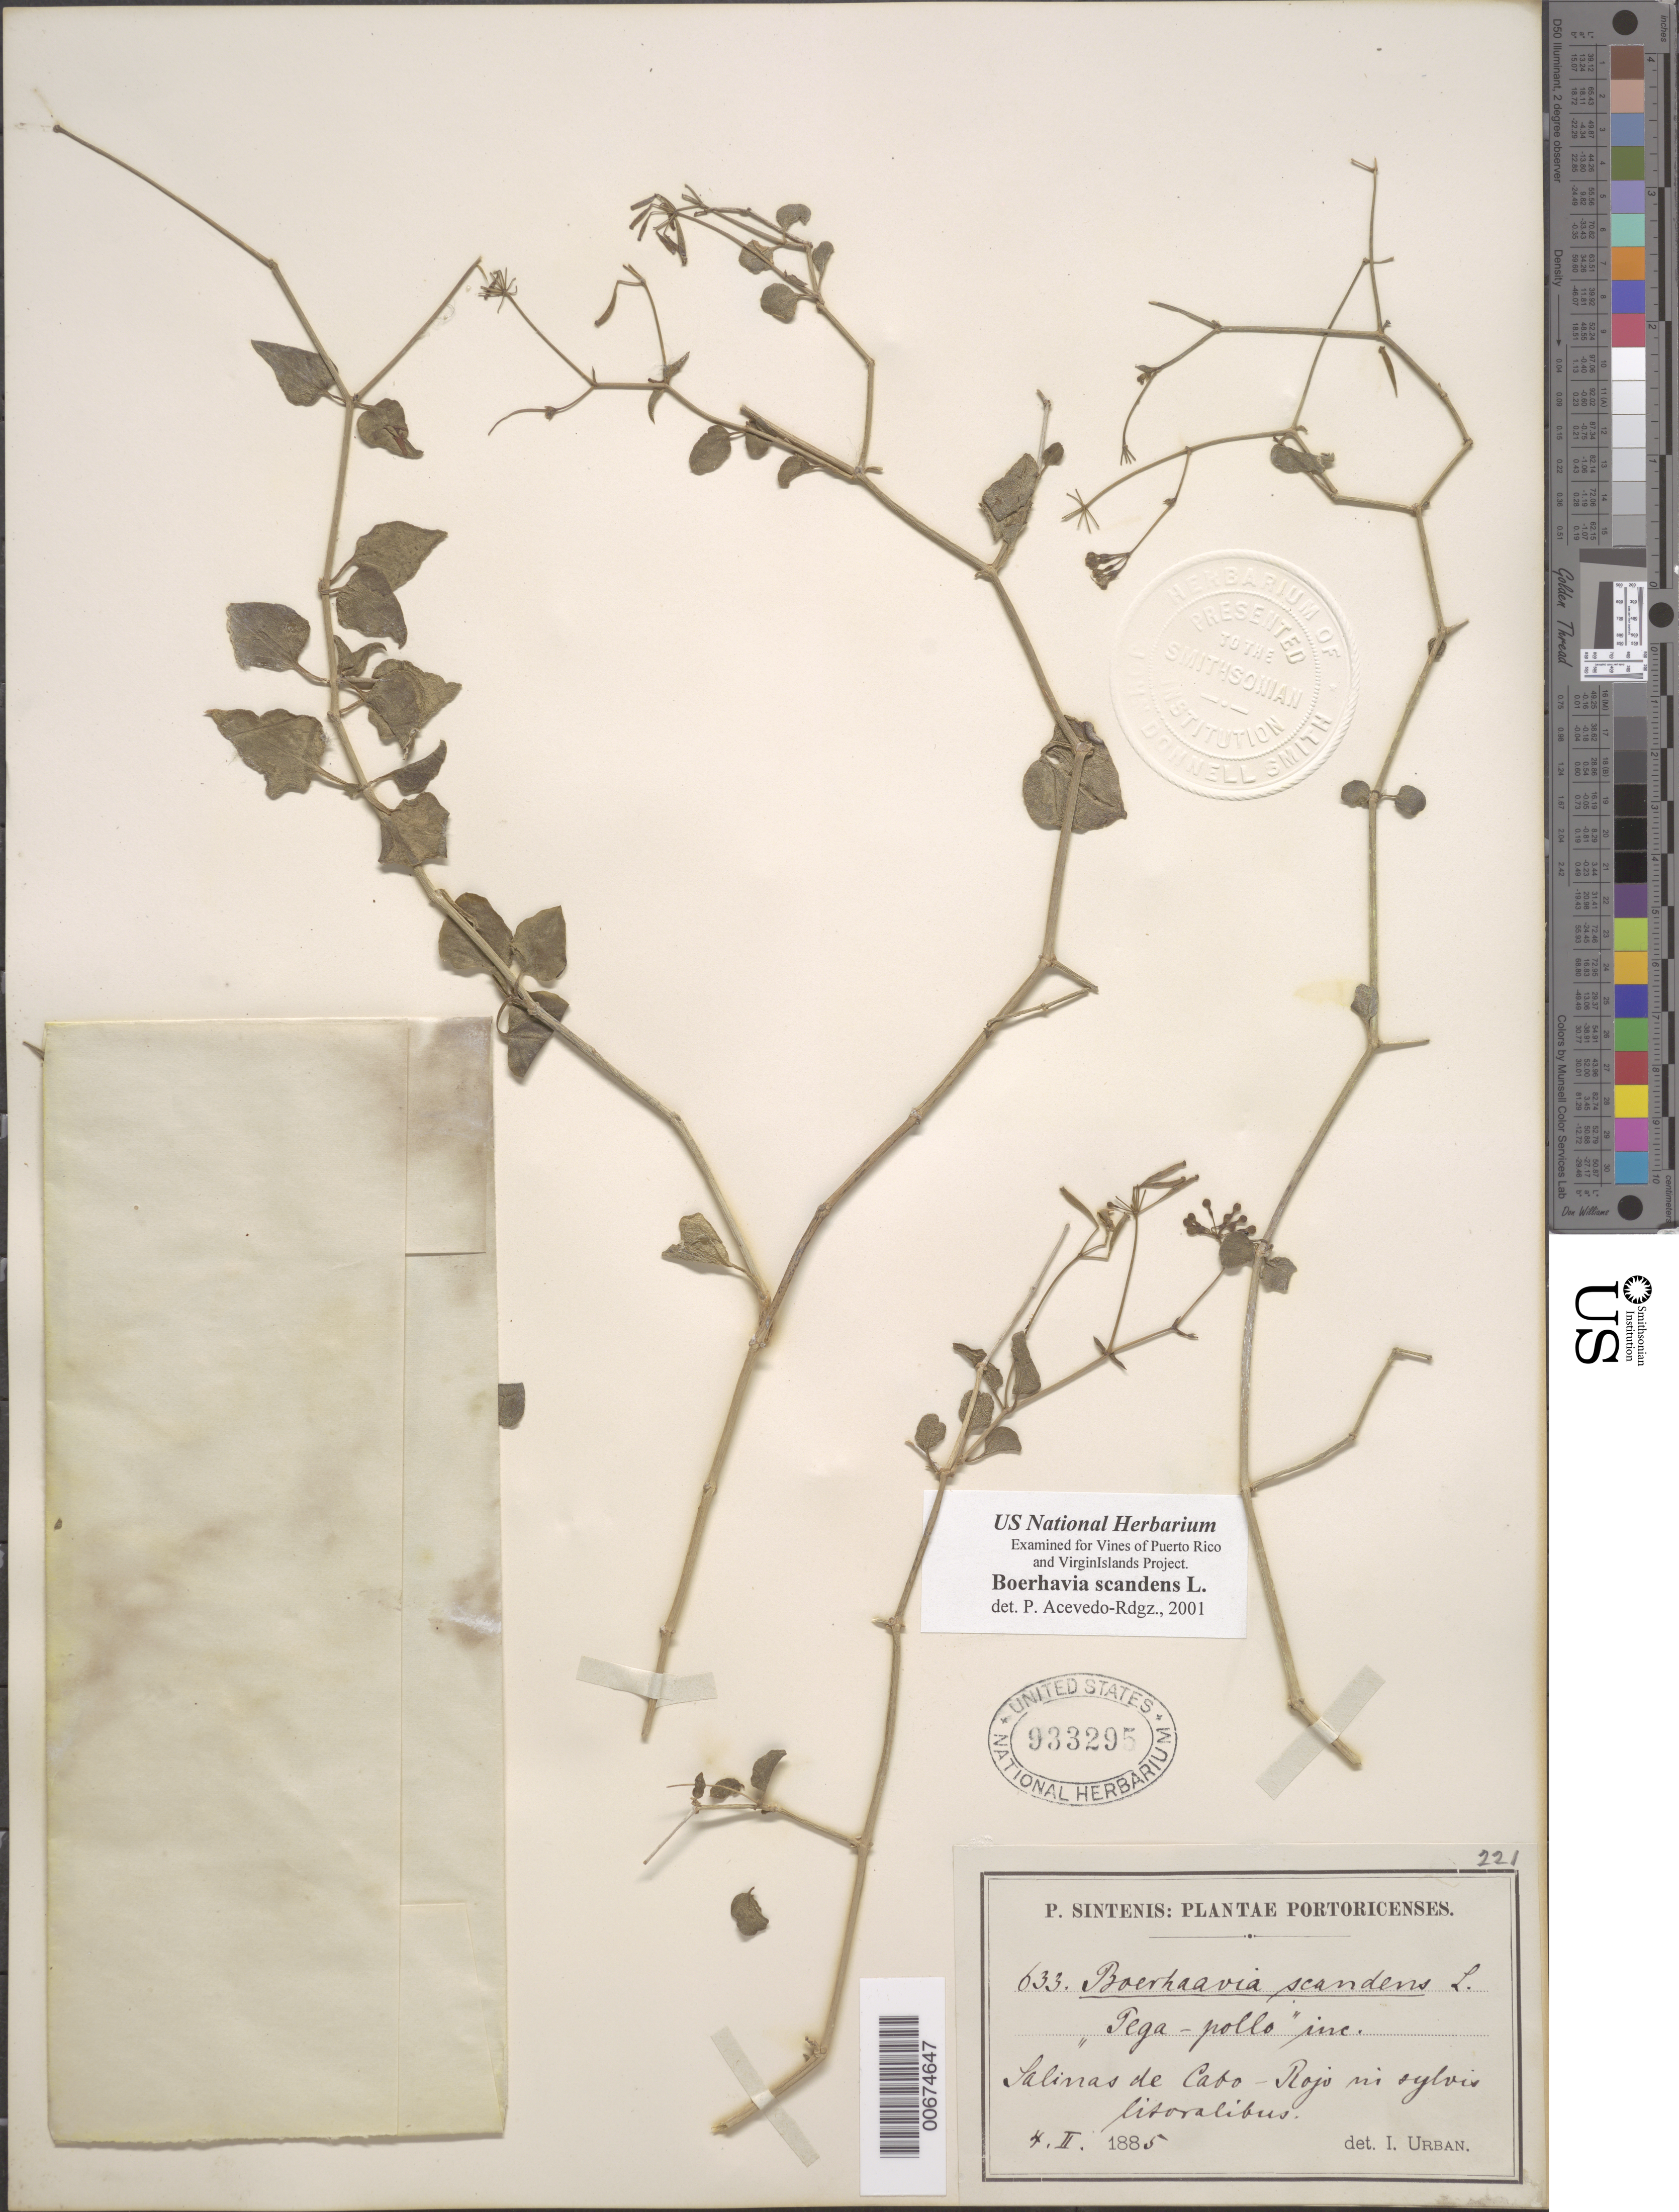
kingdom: Plantae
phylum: Tracheophyta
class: Magnoliopsida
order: Caryophyllales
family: Nyctaginaceae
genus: Boerhavia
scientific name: Boerhavia scandens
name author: L.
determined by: Acevedo-Rodríguez, P., (BOT), Smithsonian Institution - National Museum of Natural History (UNITED STATES)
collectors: P. Sintenis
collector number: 633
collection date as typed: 04 Feb 1885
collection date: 1885-02-04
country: Puerto Rico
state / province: Cabo Rojo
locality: Salinas de Cabo Rojo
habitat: in sylvis litoralibus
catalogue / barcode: US 933295